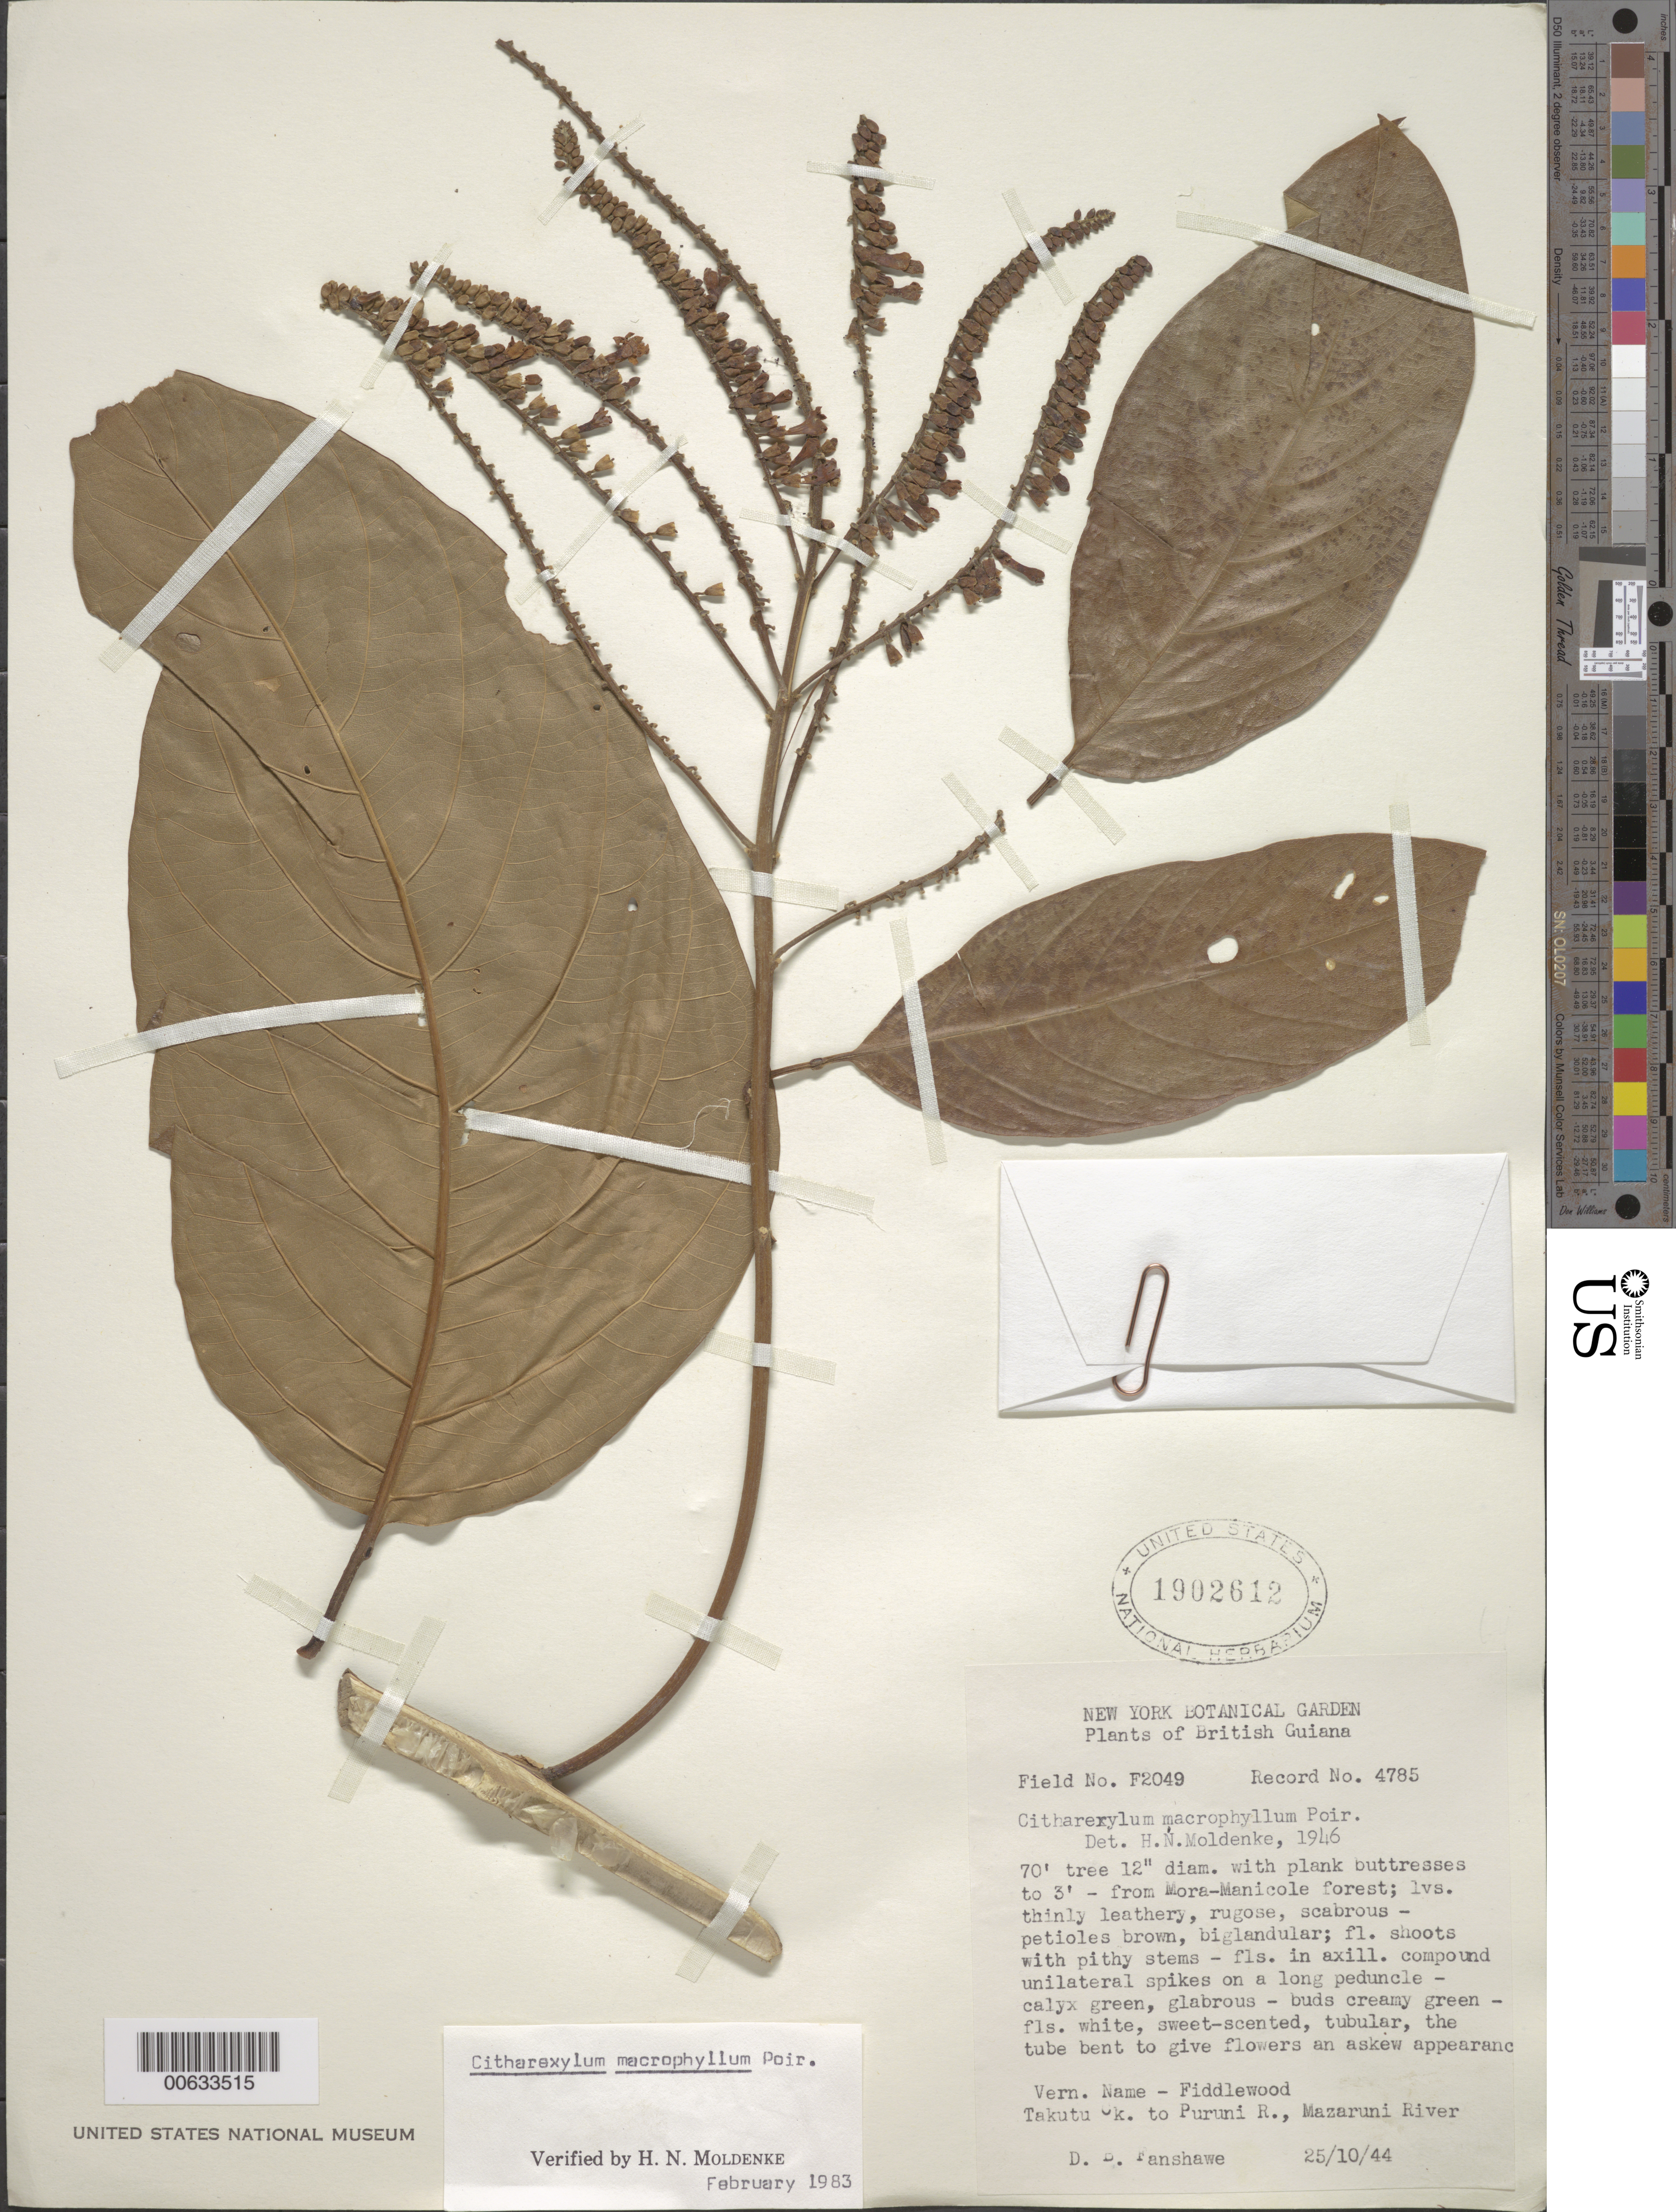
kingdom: Plantae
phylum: Tracheophyta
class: Magnoliopsida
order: Lamiales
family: Verbenaceae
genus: Citharexylum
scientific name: Citharexylum macrophyllum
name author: Poir.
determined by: Moldenke, H. N.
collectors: D. B. Fanshawe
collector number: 4785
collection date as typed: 25-Oct-44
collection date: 1944-10-25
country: Guyana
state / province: U. Takutu-U. Essequibo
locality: Takutu Creek to Puruni River, Mazaruni River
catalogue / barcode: US 1902612